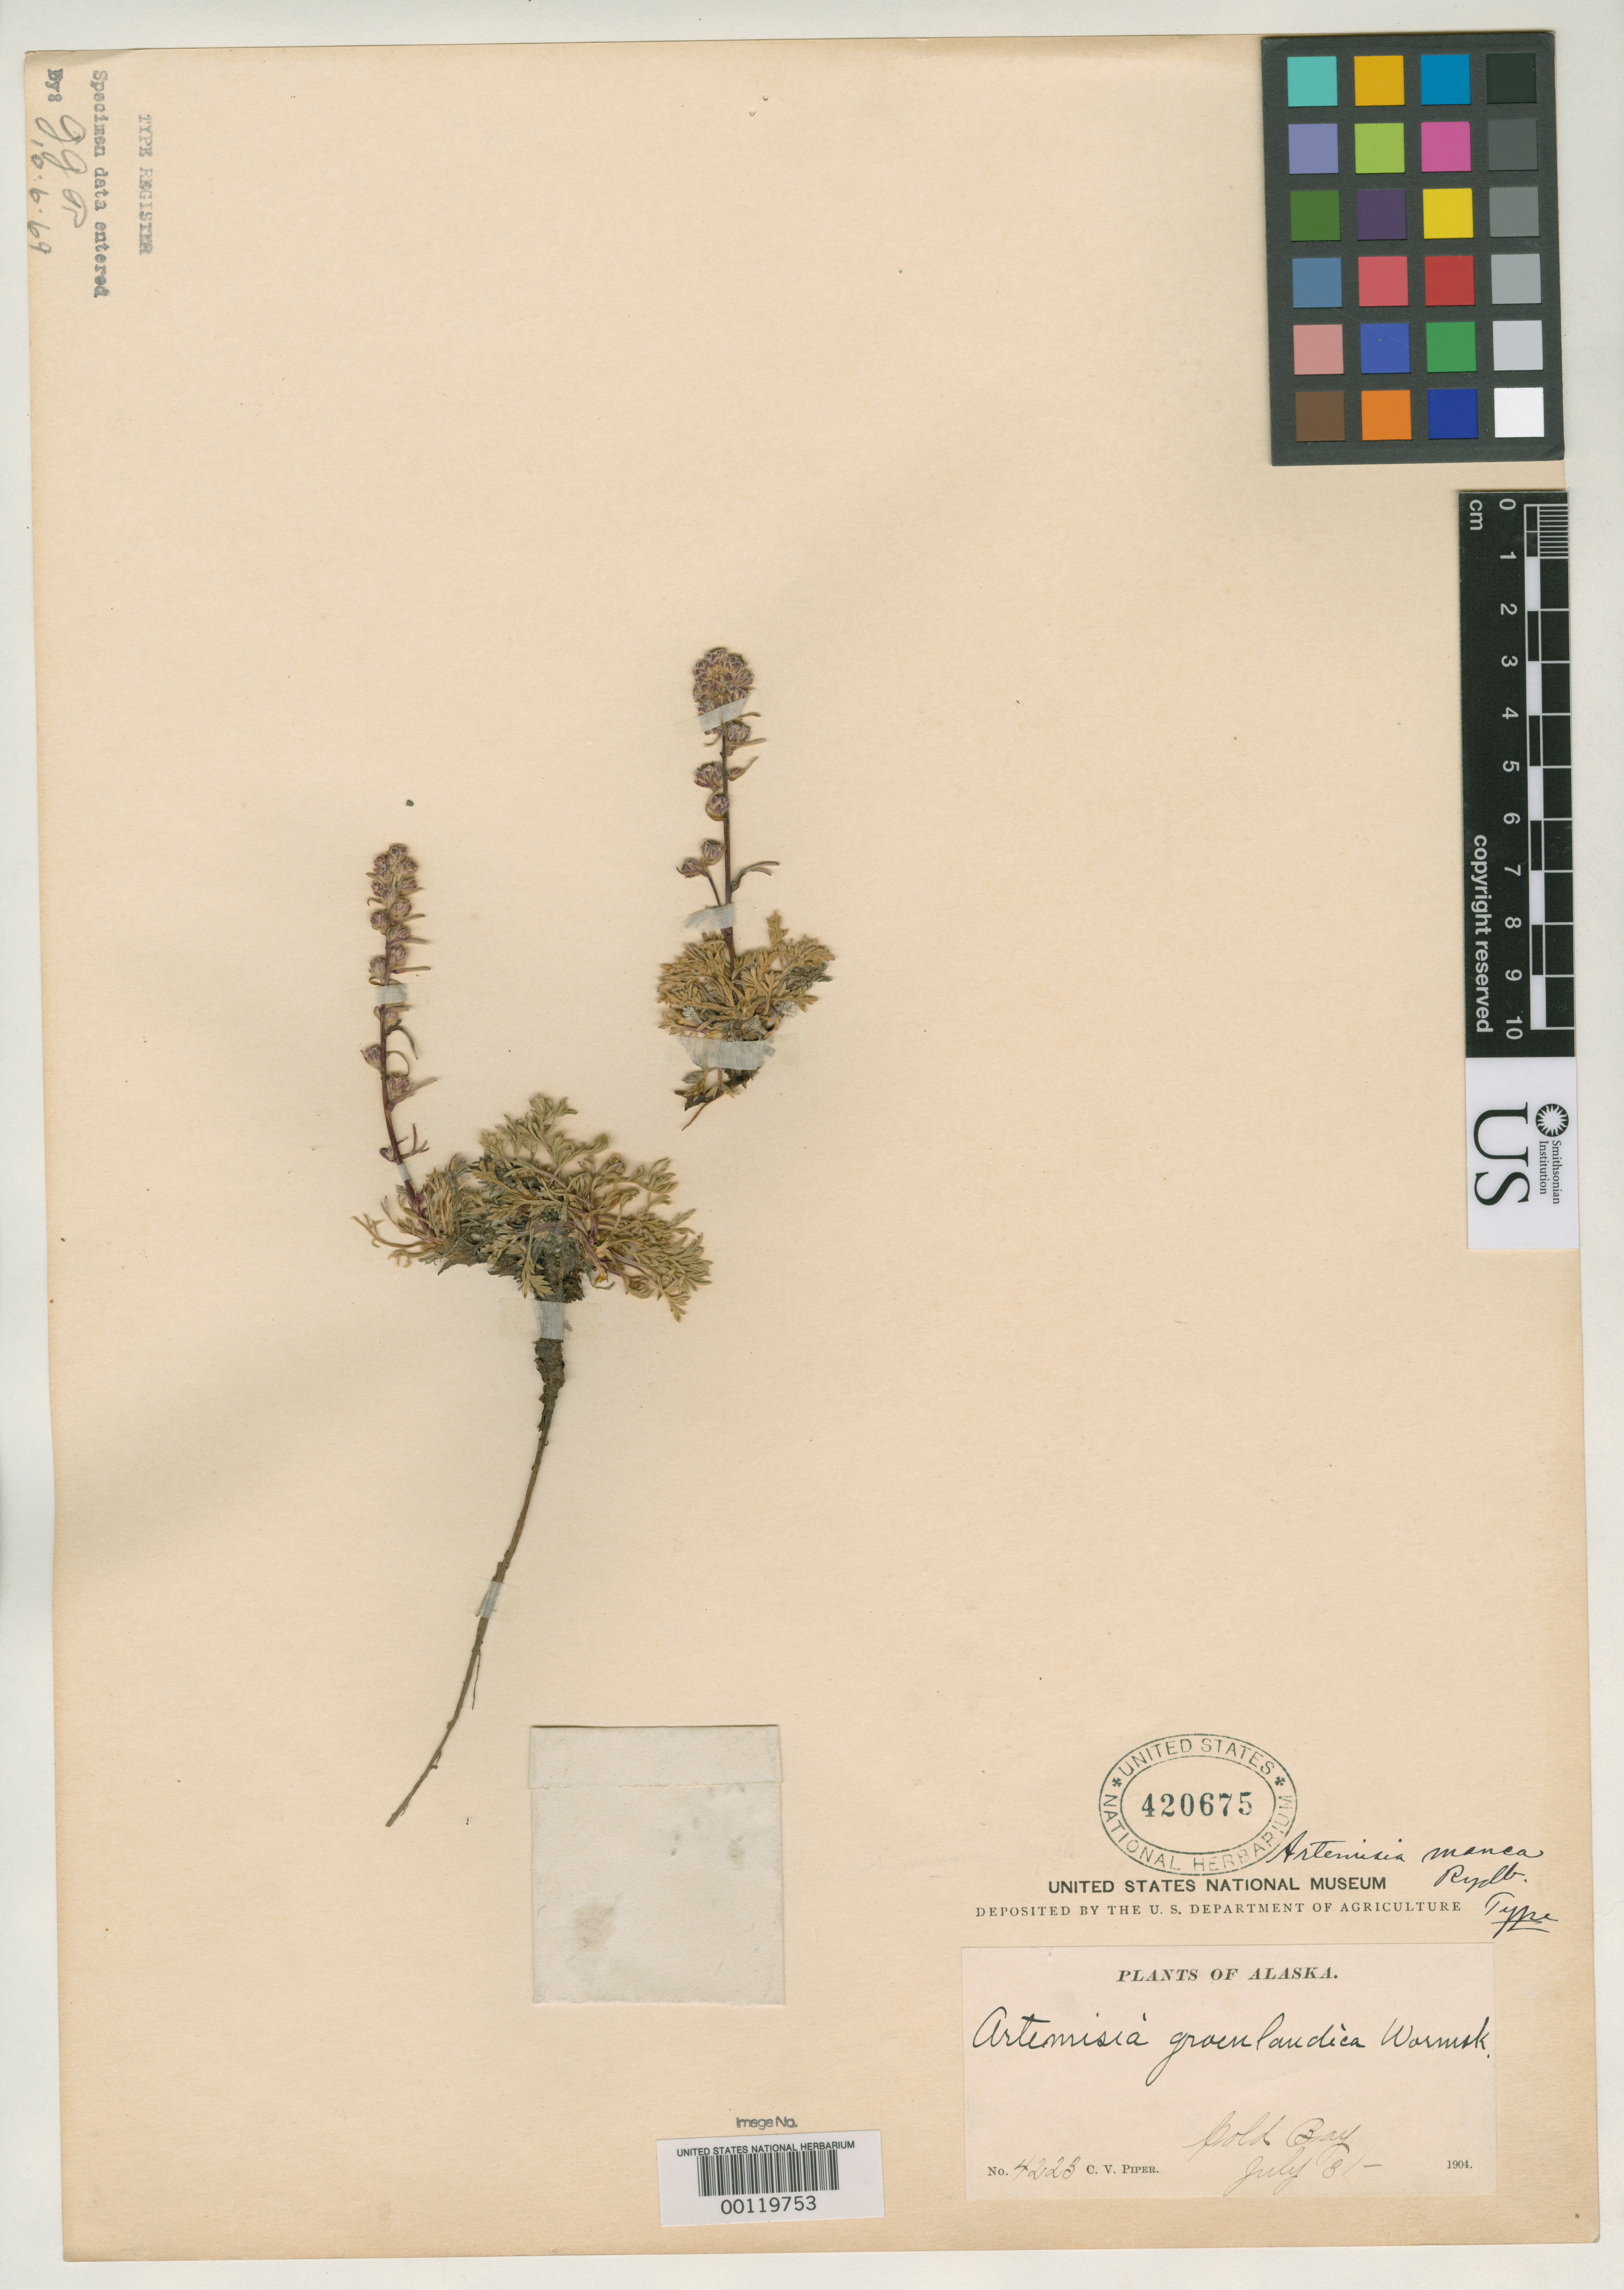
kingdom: Plantae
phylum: Tracheophyta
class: Magnoliopsida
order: Asterales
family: Asteraceae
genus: Artemisia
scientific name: Artemisia manca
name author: Rydb.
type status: Holotype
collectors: C. V. Piper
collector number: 4223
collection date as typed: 31 Jul 1904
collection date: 1904-07-31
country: United States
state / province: Alaska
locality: Cold Bay.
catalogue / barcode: US 420675